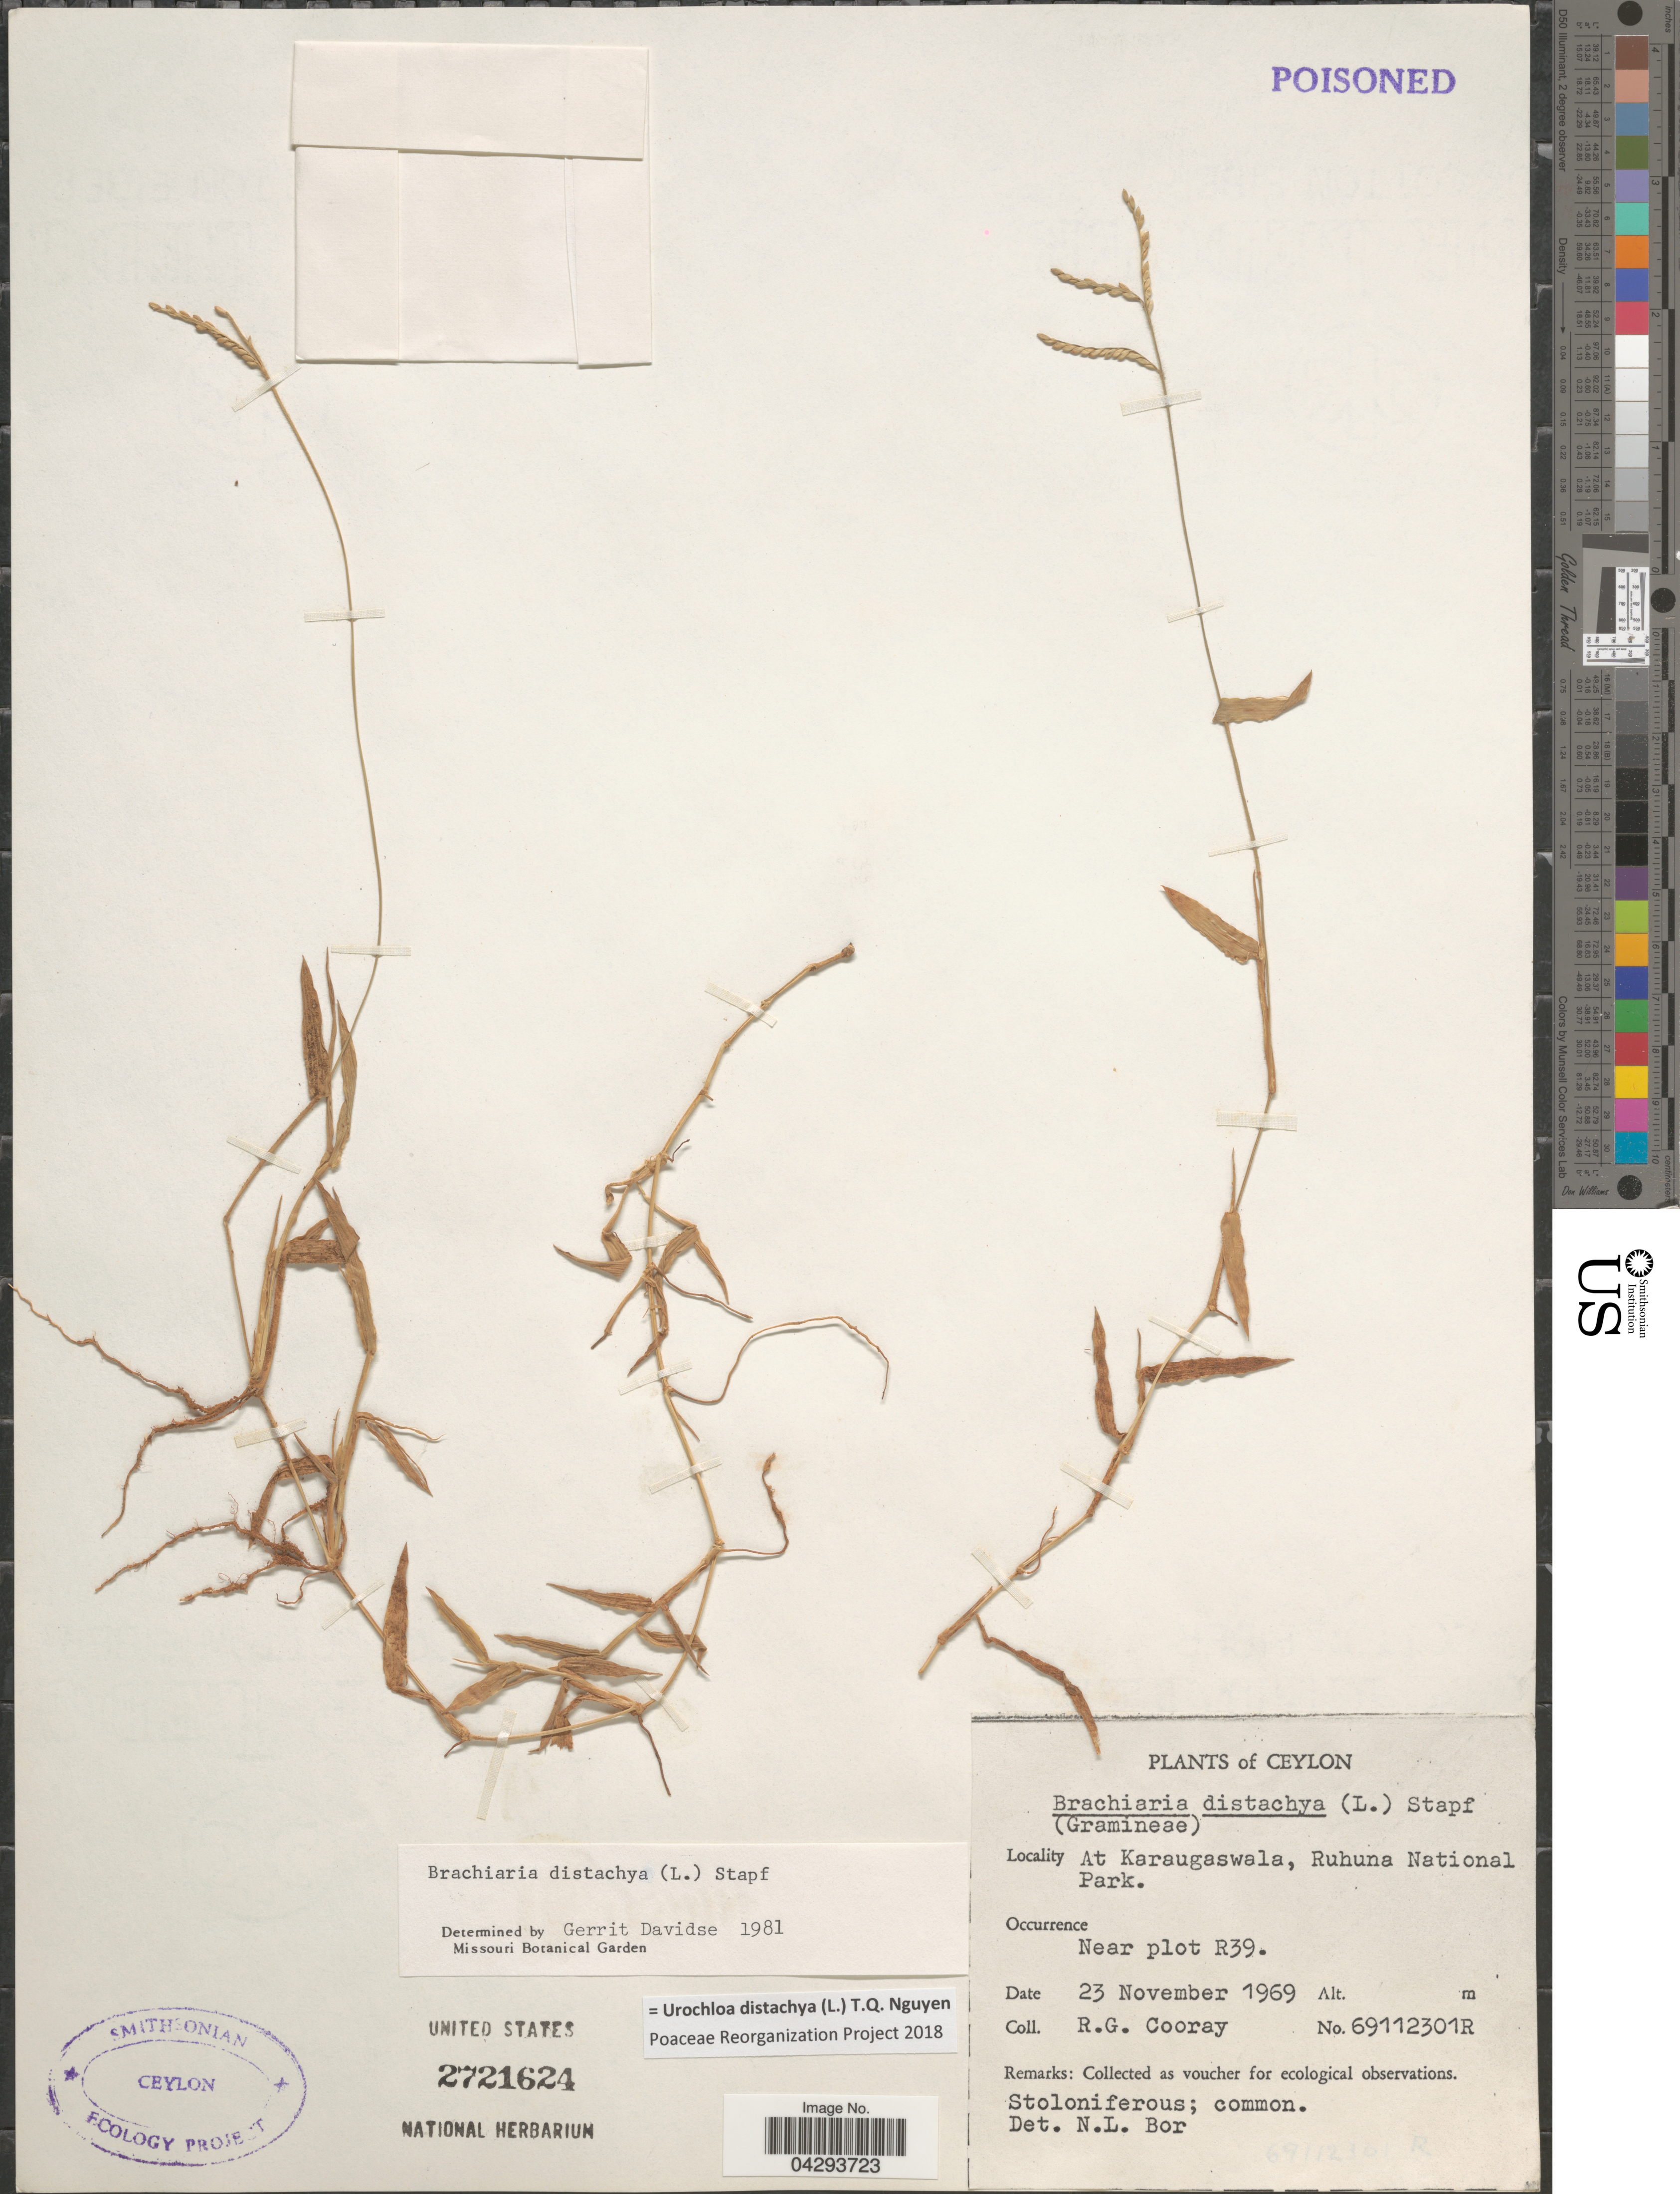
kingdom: Plantae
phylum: Tracheophyta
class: Liliopsida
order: Poales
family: Poaceae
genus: Urochloa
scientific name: Urochloa distachya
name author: (L.) T.Q. Nguyen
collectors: R. Cooray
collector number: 69112301R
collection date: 1969-11-23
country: Sri Lanka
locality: Ceylon. At Karaugaswala, Ruhuna National Park. Near plot R39.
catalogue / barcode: US 2721624